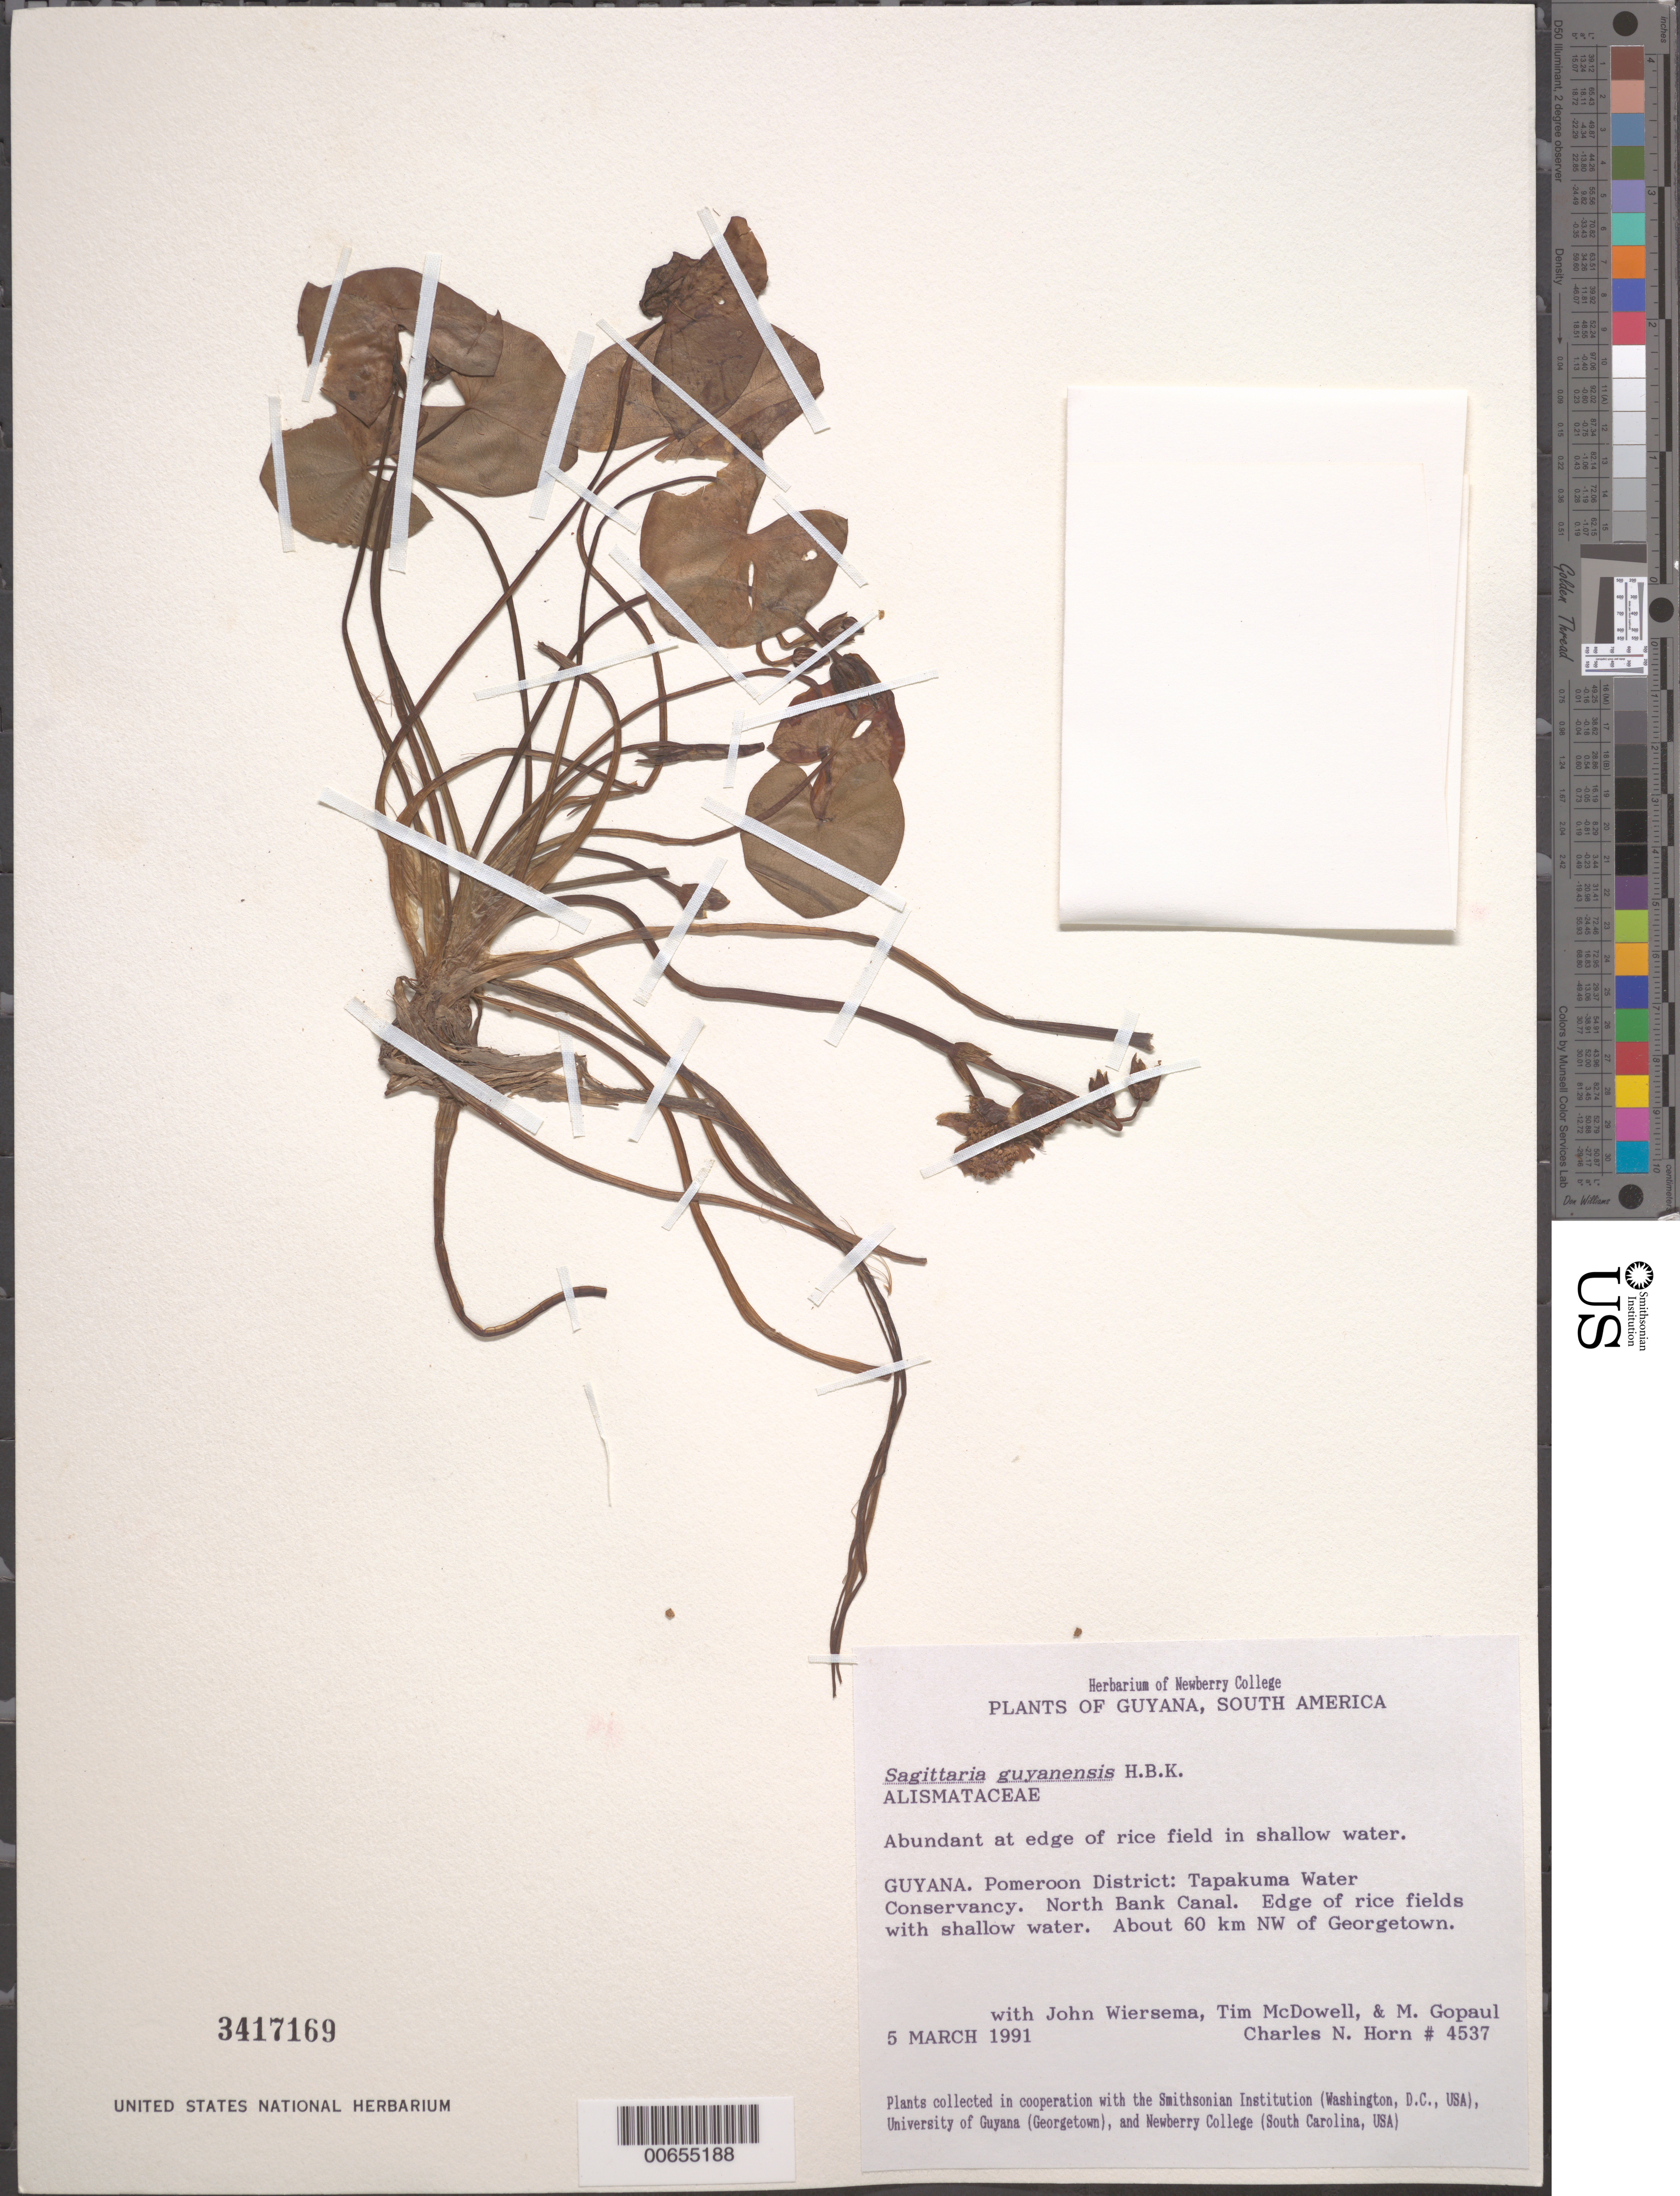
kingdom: Plantae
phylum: Tracheophyta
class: Liliopsida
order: Alismatales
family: Alismataceae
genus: Sagittaria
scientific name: Sagittaria guayanensis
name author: Kunth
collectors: C. N. Horn, J. H. Wiersema, T. McDowell & M. Gopaul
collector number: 4537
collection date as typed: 5-Mar-91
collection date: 1991-03-05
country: Guyana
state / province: Pomeroon-Supenaam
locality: Tapakuma Water Conservancy, North Bank Canal, 60 km NW of Georgetown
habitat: Shallow water at edge of rice field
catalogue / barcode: US 3417169